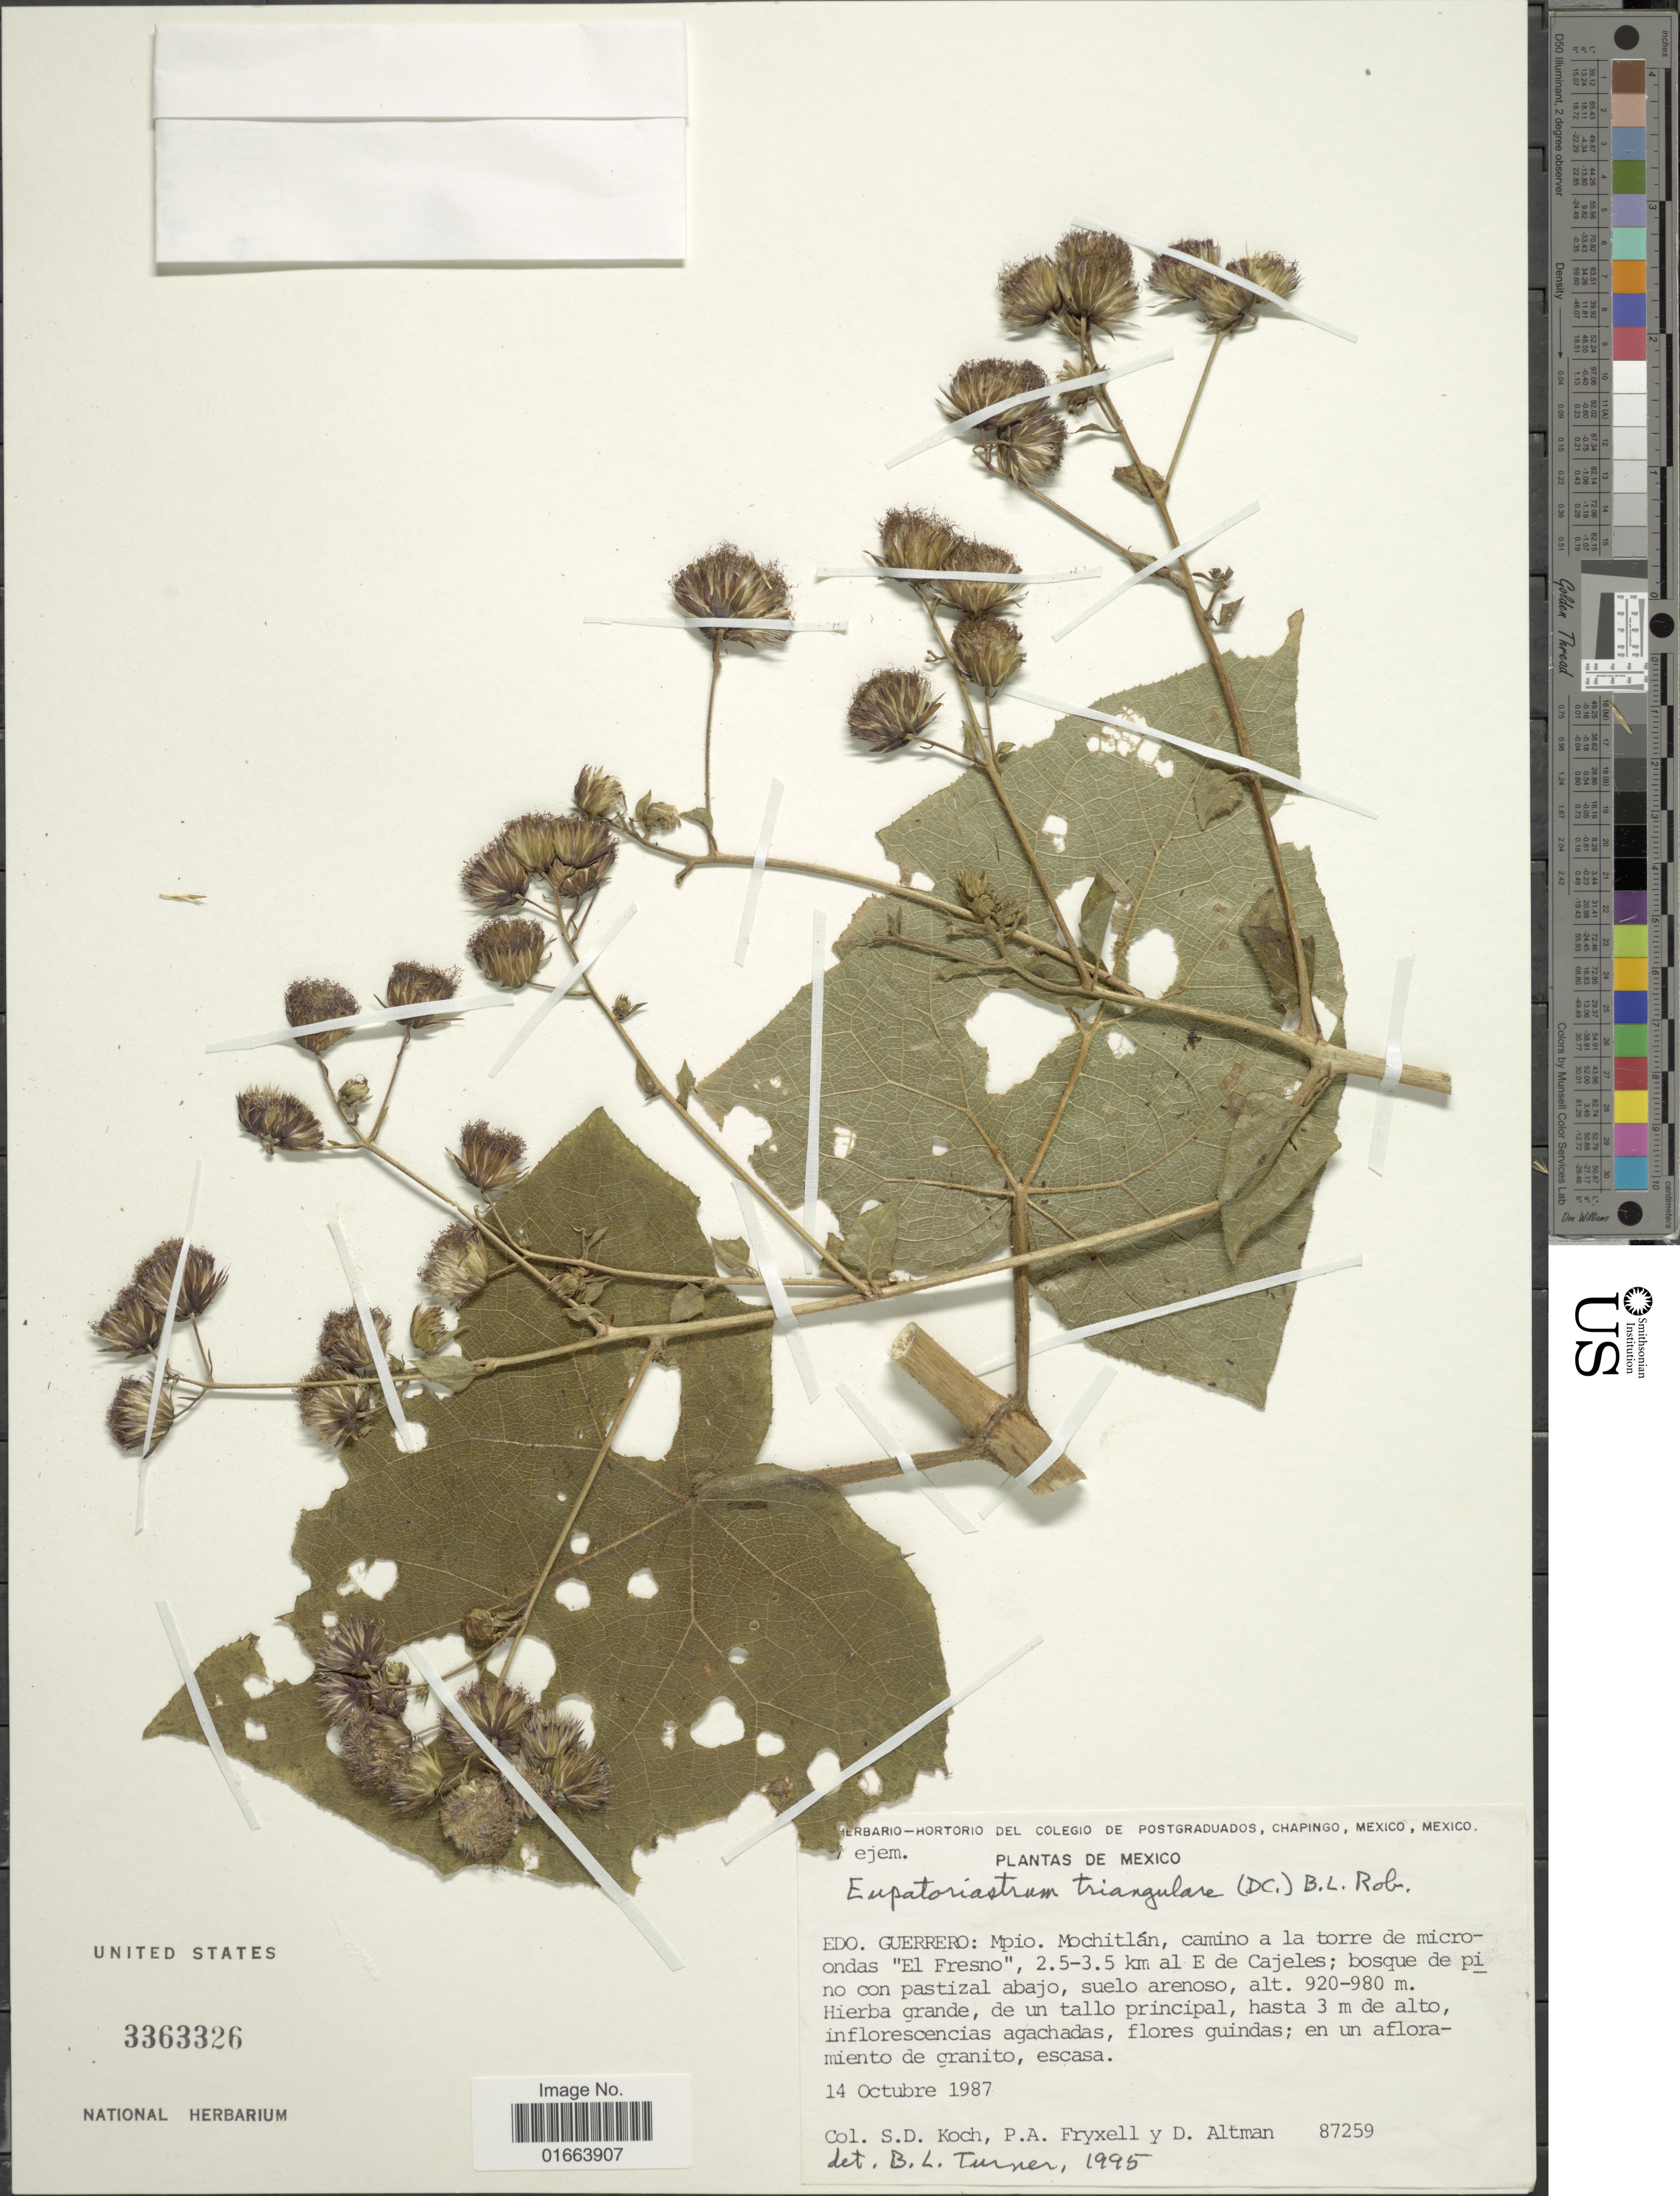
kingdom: Plantae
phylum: Tracheophyta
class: Magnoliopsida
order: Asterales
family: Asteraceae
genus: Eupatoriastrum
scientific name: Eupatoriastrum triangulare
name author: (DC.) B.L. Rob.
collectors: S. D. Koch, P. A. Fryxell & D. Altman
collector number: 87259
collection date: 1987-10-14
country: Mexico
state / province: Guerrero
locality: Mpio. Mochitlán, camino a la torre de micro-ondas "El Fresno", 2.5-3.5 km al E de Cajeles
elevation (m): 920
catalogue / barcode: US 3363326